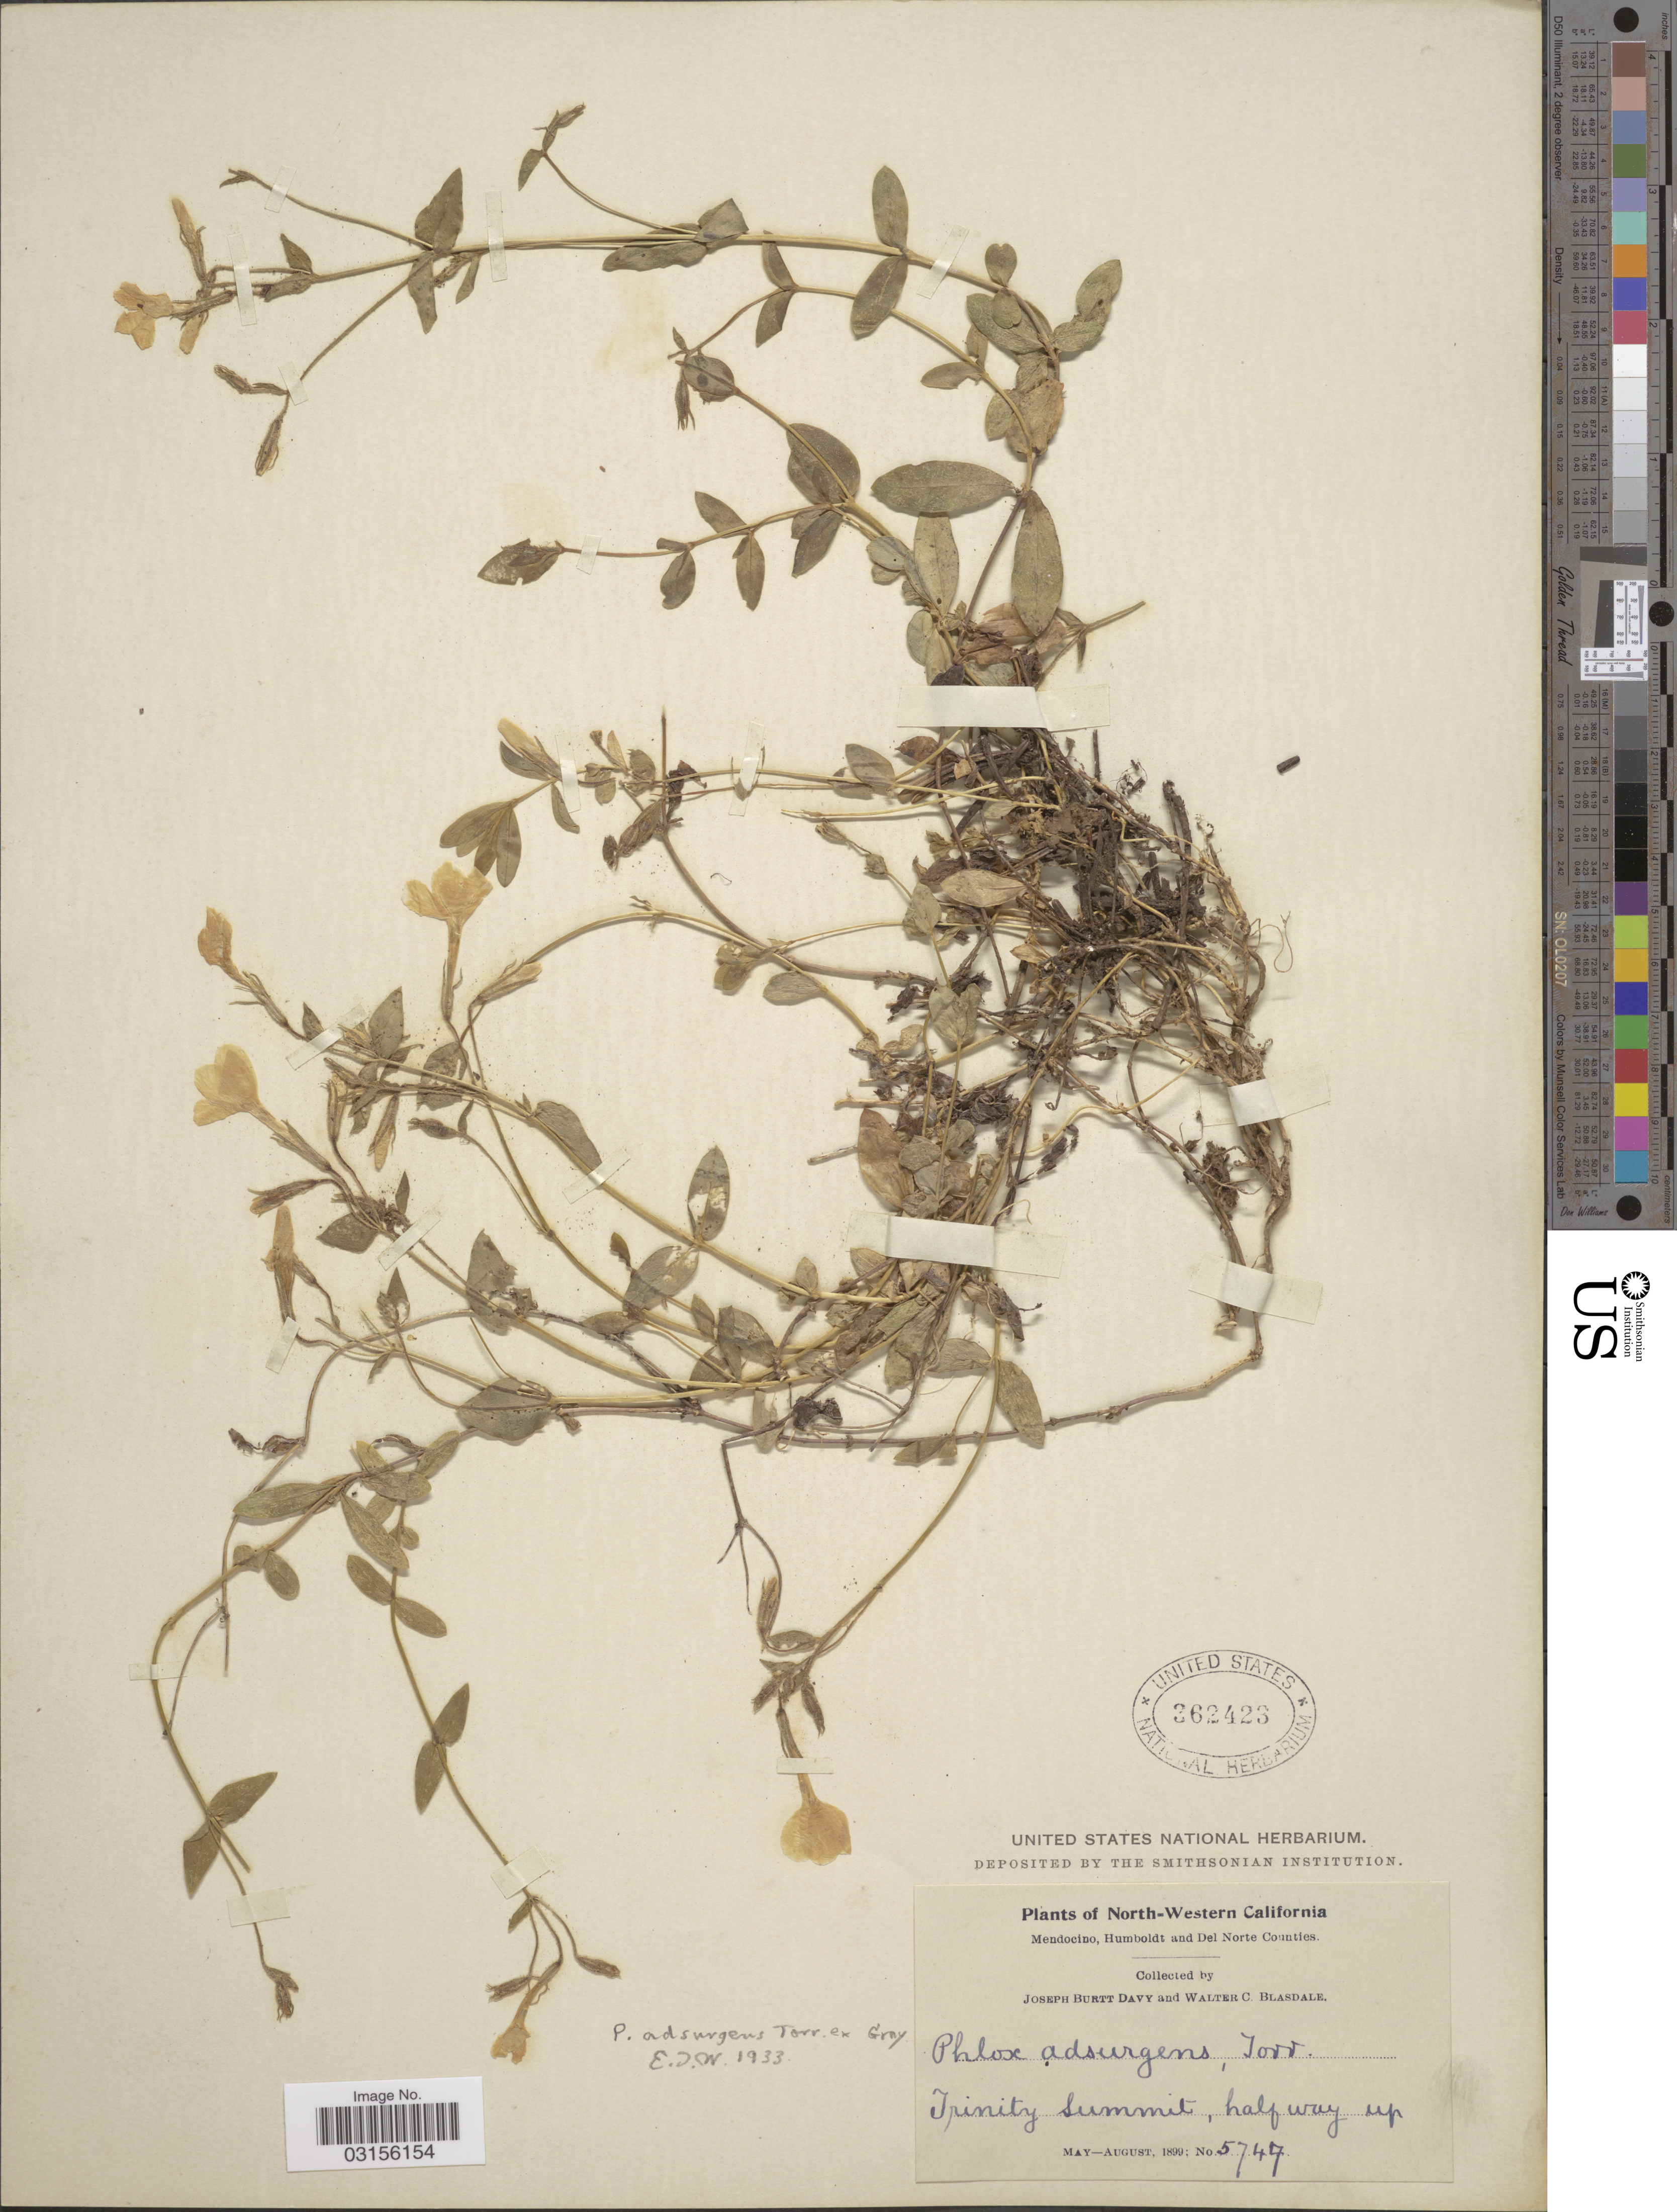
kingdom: Plantae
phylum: Tracheophyta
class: Magnoliopsida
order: Ericales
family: Polemoniaceae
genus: Phlox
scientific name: Phlox adsurgens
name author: Torr. ex A. Gray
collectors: J. Burtt Davy & W. Blasdale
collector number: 5747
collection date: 1899-05/1899-08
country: United States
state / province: California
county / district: Mendocino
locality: North-Western California. Mendocino, Humboldt and Del Norte Counties. Trinity Summit, halfway up.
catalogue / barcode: US 362423